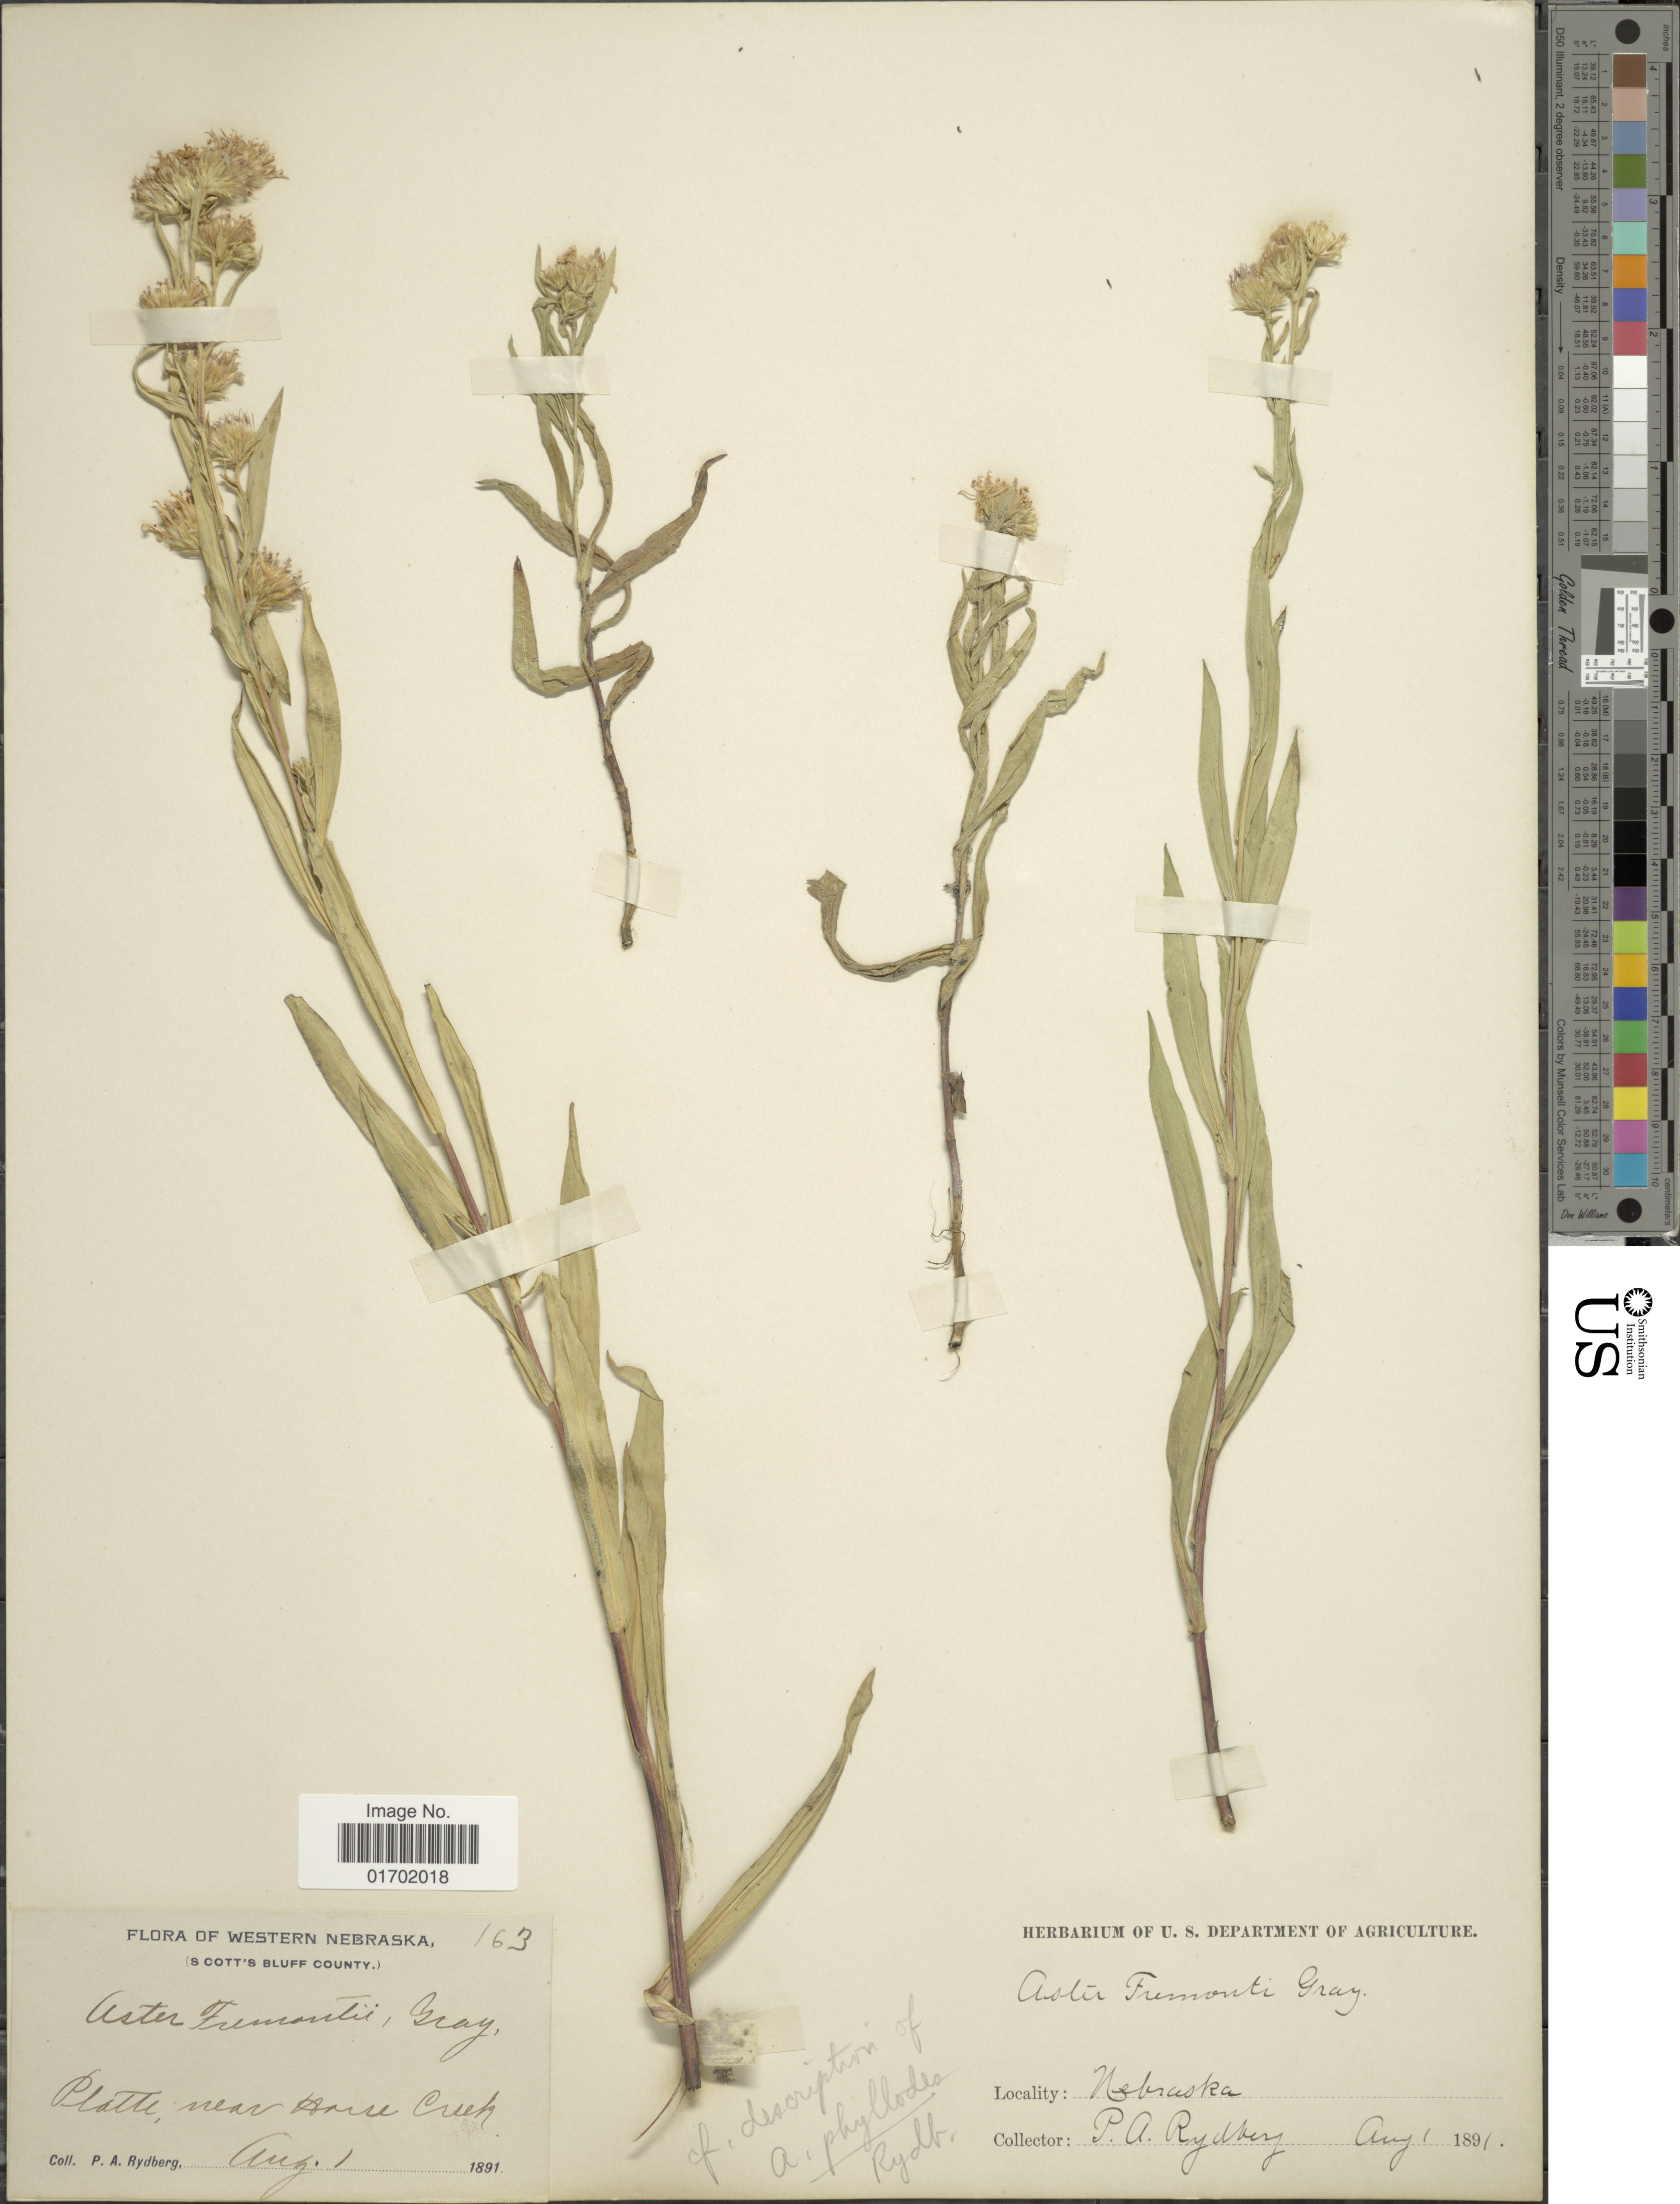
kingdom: Plantae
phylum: Tracheophyta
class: Magnoliopsida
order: Asterales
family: Asteraceae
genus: Symphyotrichum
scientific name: Symphyotrichum sp.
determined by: Strong, Mark T., (BOT), Smithsonian Institution - National Museum of Natural History (UNITED STATES)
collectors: P. A. Rydberg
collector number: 163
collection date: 1891-08-01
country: United States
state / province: Nebraska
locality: Western Nebraska, Scott's Bluff County, Platte, near Horse Creek